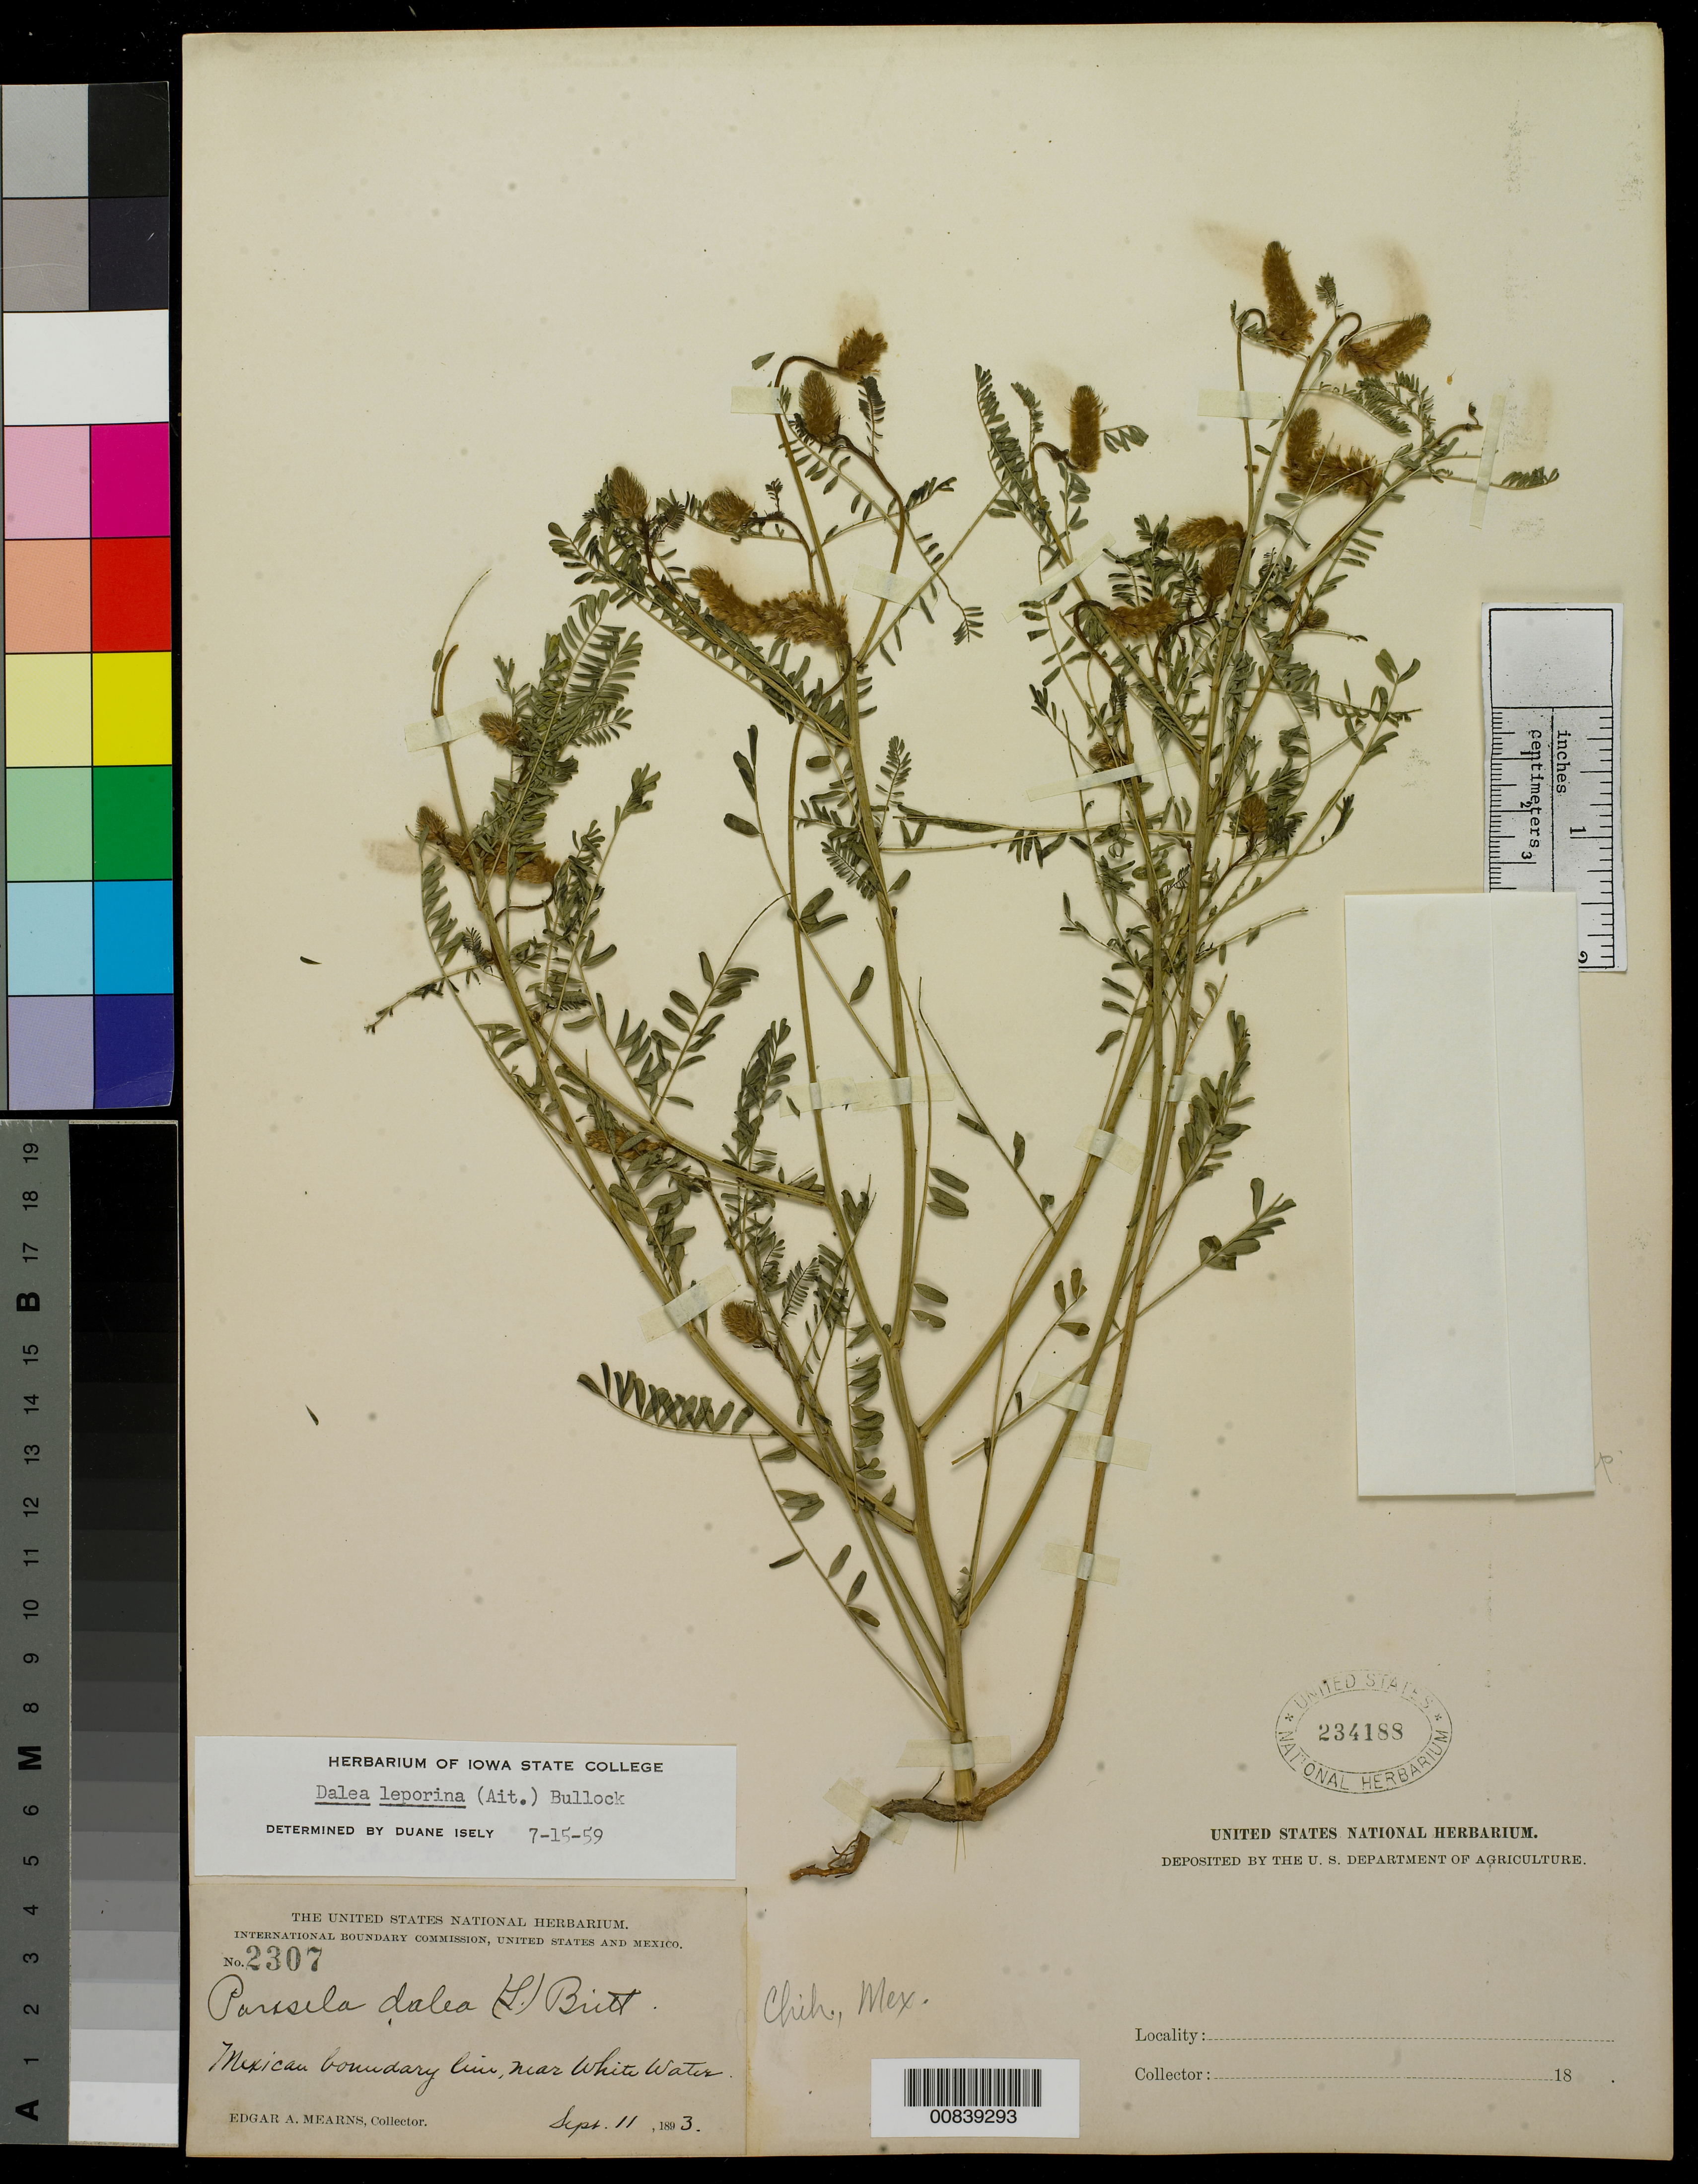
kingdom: Plantae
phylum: Tracheophyta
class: Magnoliopsida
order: Fabales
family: Fabaceae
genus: Dalea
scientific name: Dalea leporina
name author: (Aiton) Bullock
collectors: E. A. Mearns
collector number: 2307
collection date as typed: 11 Sep 1893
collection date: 1893-09-11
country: Mexico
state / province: Chihuahua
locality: Mexican Boundary Line, near White Water.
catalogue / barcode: US 234188